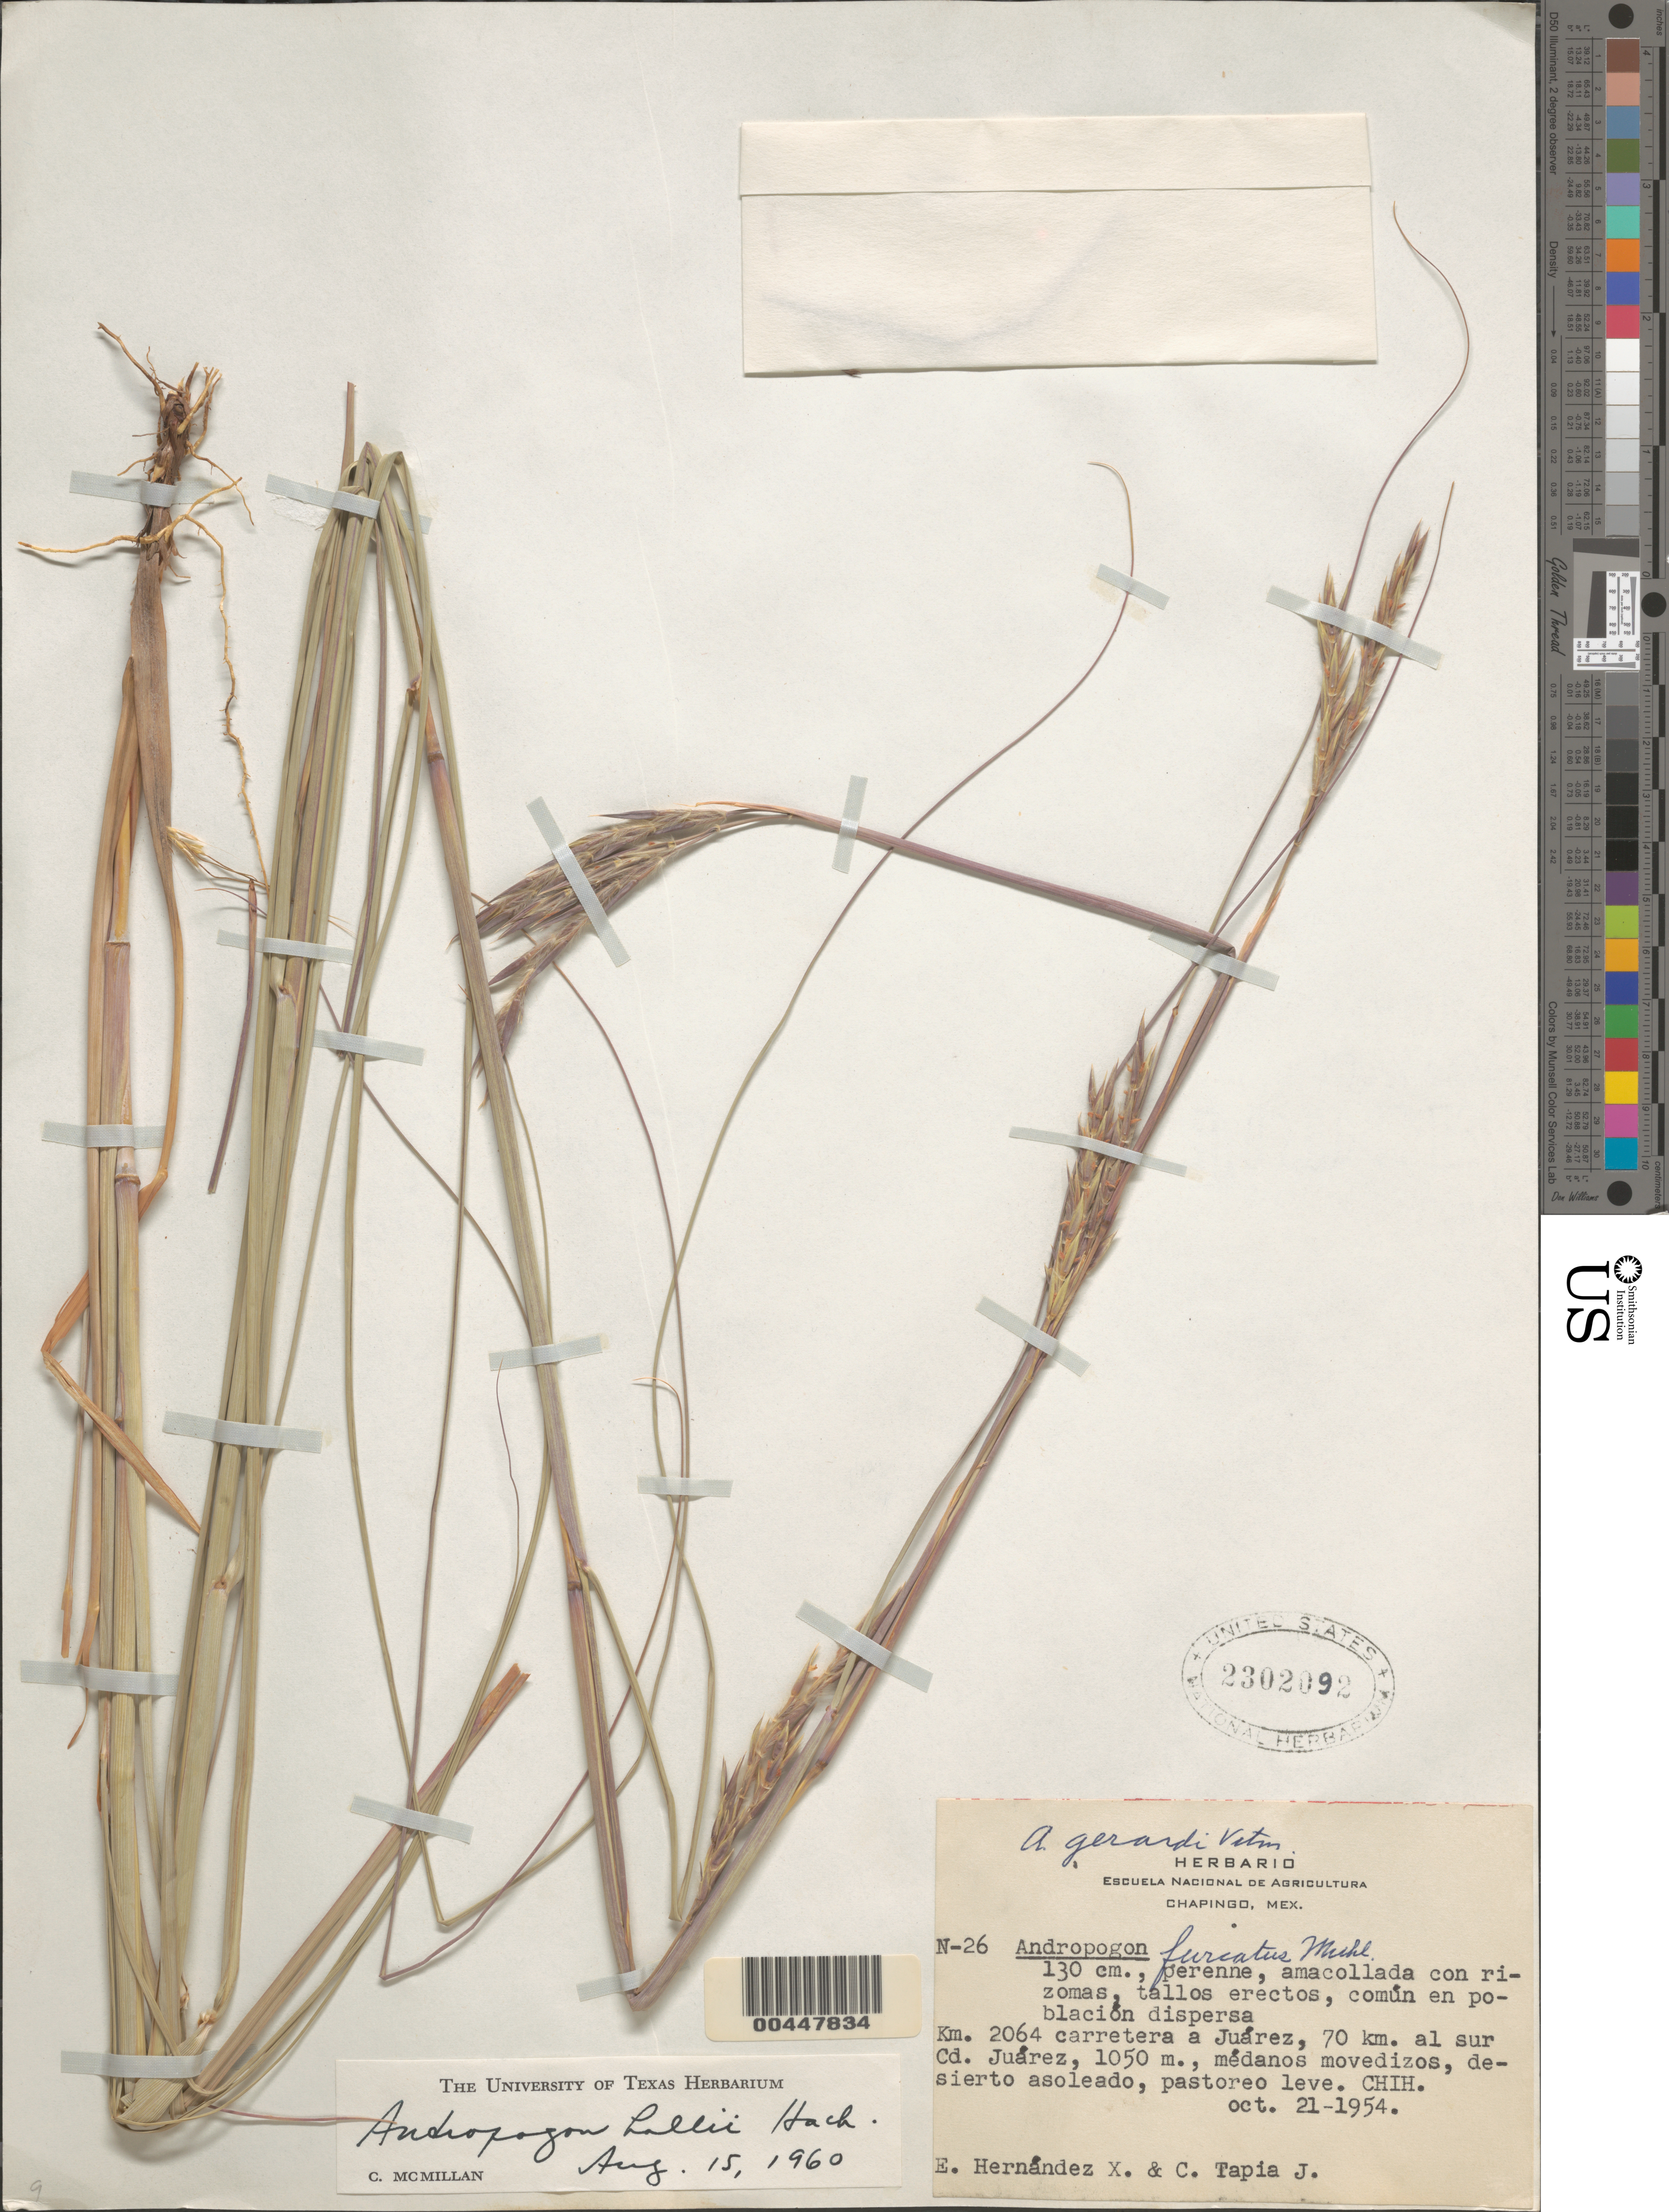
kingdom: Plantae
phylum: Tracheophyta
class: Liliopsida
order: Poales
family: Poaceae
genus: Andropogon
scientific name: Andropogon hallii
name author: Hack.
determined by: McMillan, C.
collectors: E. I. Hernández-X. & C. Tapia-J.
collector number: N-26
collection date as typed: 21 Oct 1954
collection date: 1954-10-21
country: Mexico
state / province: Chihuahua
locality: Chapingo, km 2064 carretera a Juárez, 70 km al sur Cd. Juárez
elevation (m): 1050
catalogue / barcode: US 2302092